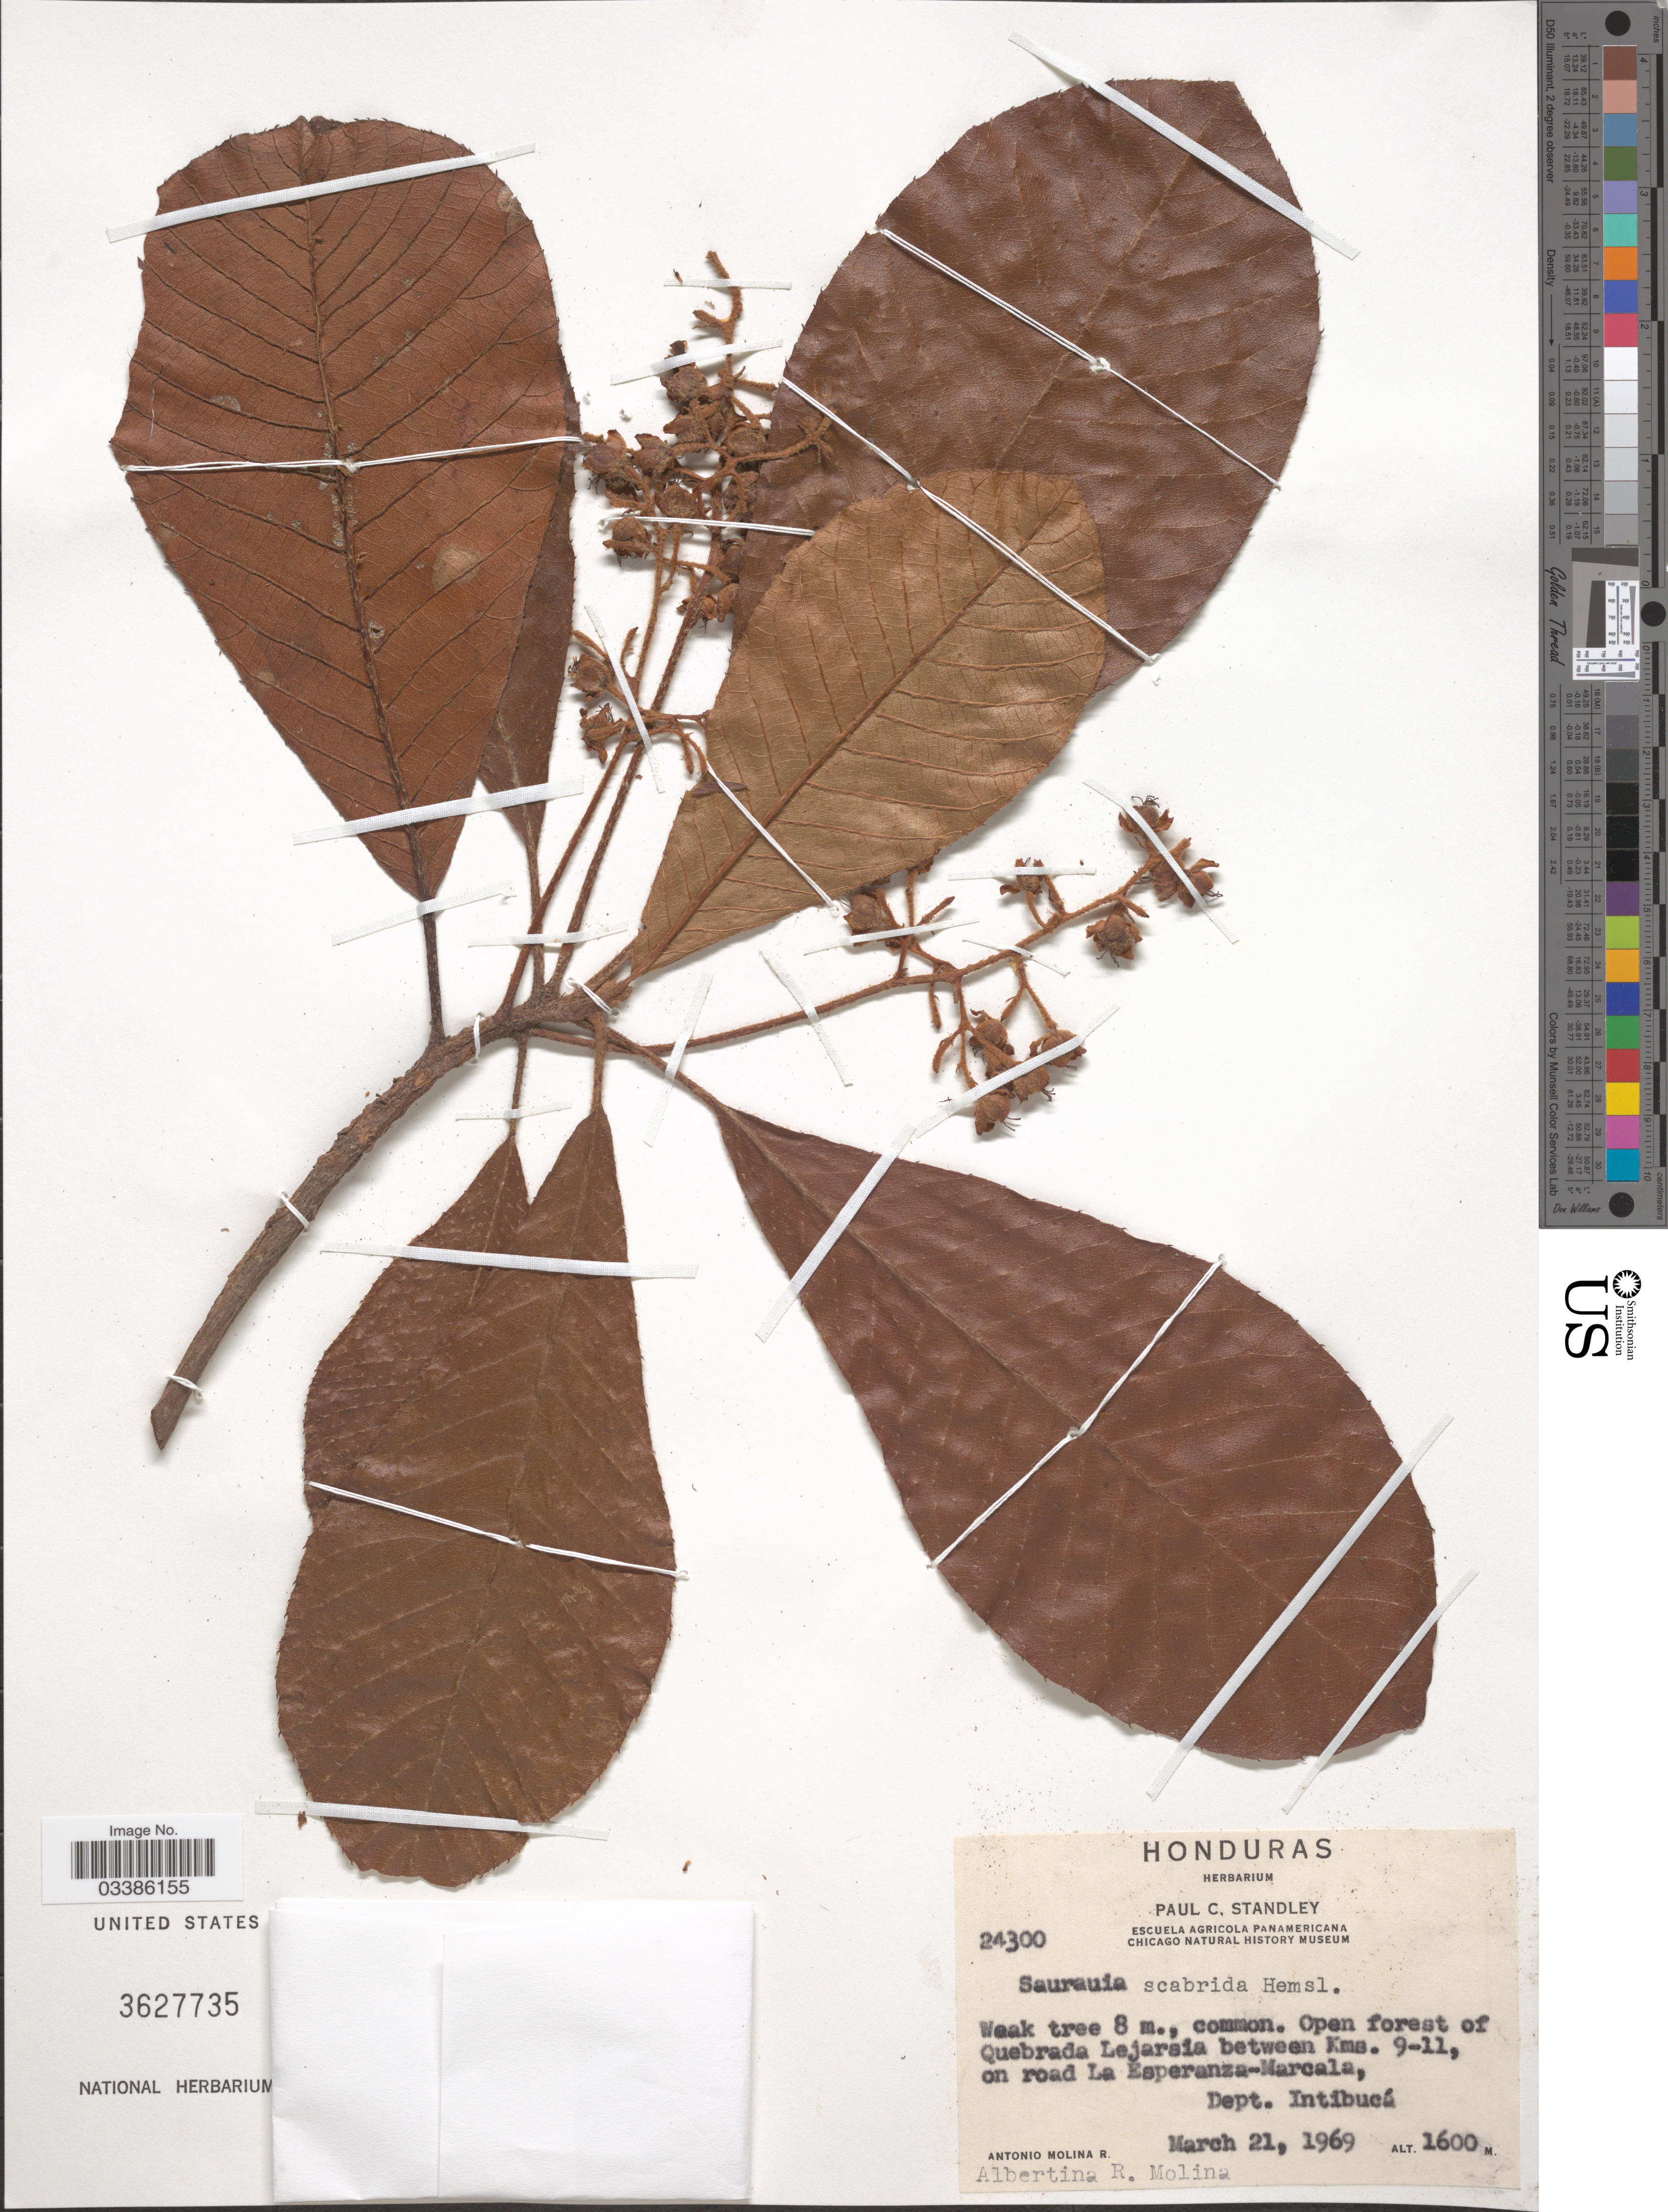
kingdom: Plantae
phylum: Tracheophyta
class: Magnoliopsida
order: Ericales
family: Actinidiaceae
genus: Saurauia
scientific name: Saurauia scabrida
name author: Hemsl.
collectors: A. Molina R. & A. R. Molina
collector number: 24300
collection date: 1969-03-21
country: Honduras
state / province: Intibuca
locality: Open forest of Quebrada Lejarsia between Kms. 9-11, on road La Esperanza-Marcala, Dept. Intibucá.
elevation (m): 1600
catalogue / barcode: US 3627735